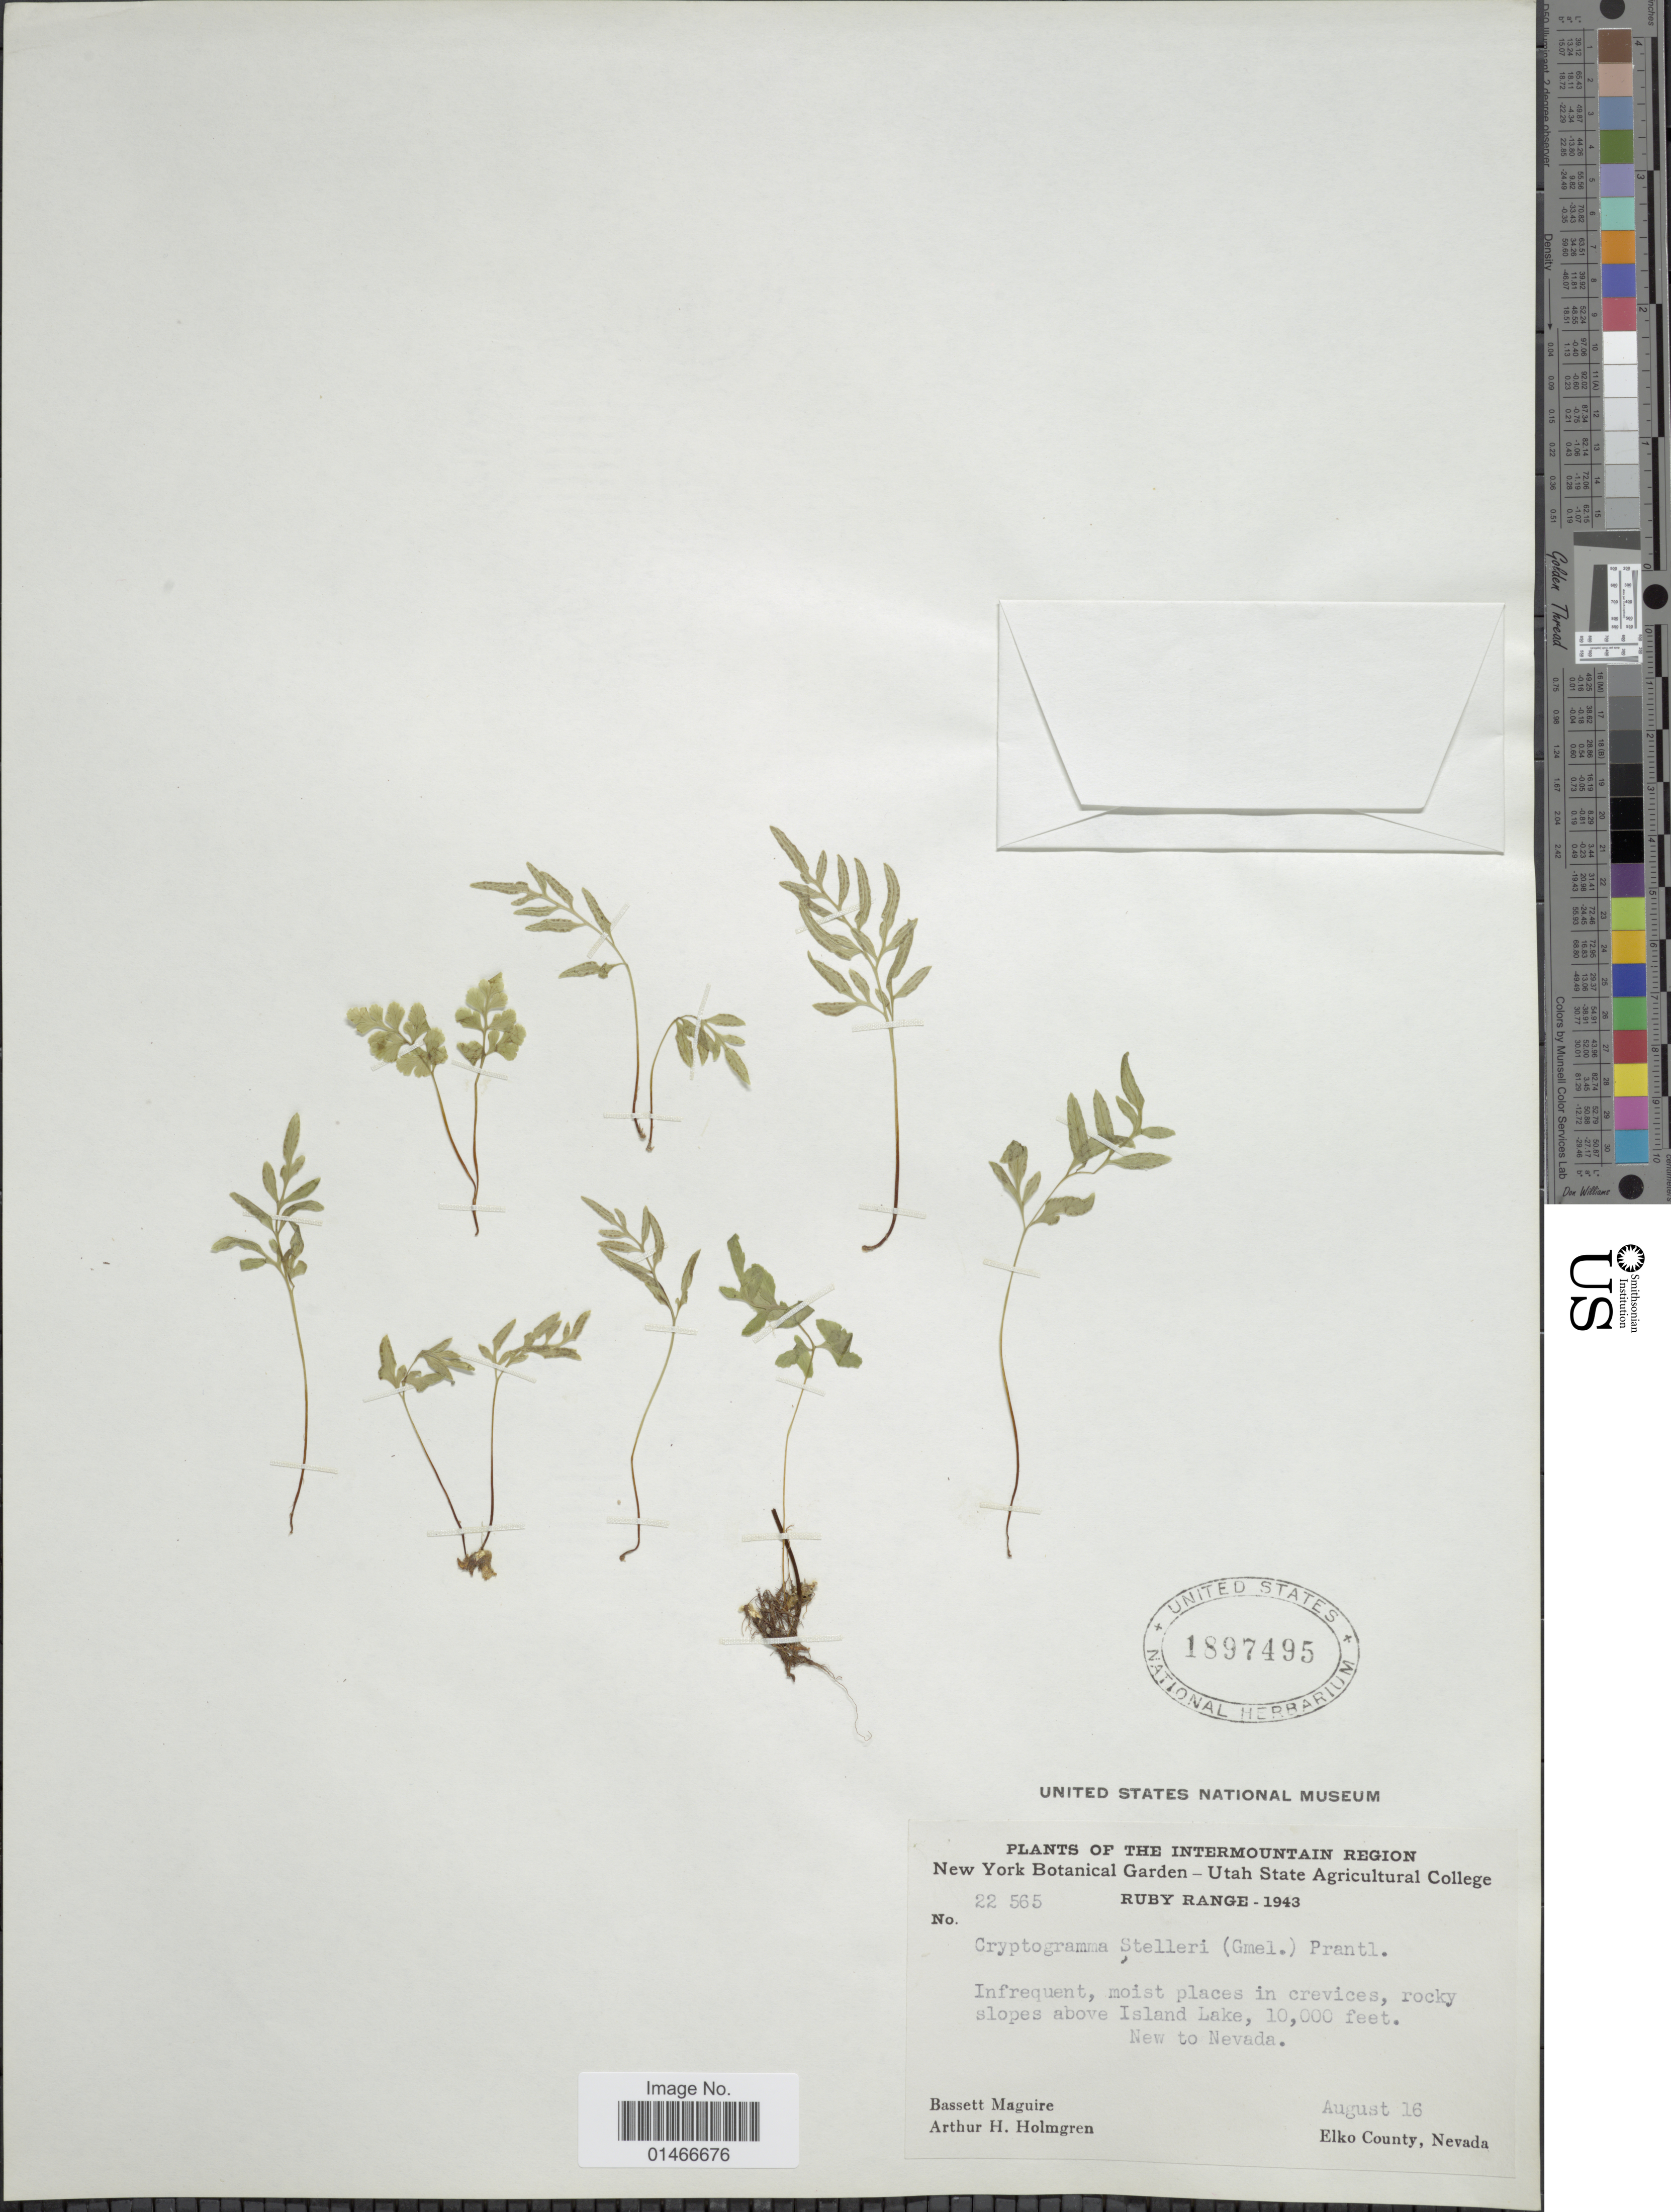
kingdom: Plantae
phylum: Tracheophyta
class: Polypodiopsida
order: Polypodiales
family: Pteridaceae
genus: Cryptogramma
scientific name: Cryptogramma stelleri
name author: (S.G. Gmel.) Prantl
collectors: B. Maguire & A. H. Holmgren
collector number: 22565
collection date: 1943-08-16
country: United States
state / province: Nevada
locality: The Intermountain Region. Rocky slopes above Island Lake. New to Nevada. Elko County.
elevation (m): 3048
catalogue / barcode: US 1897495